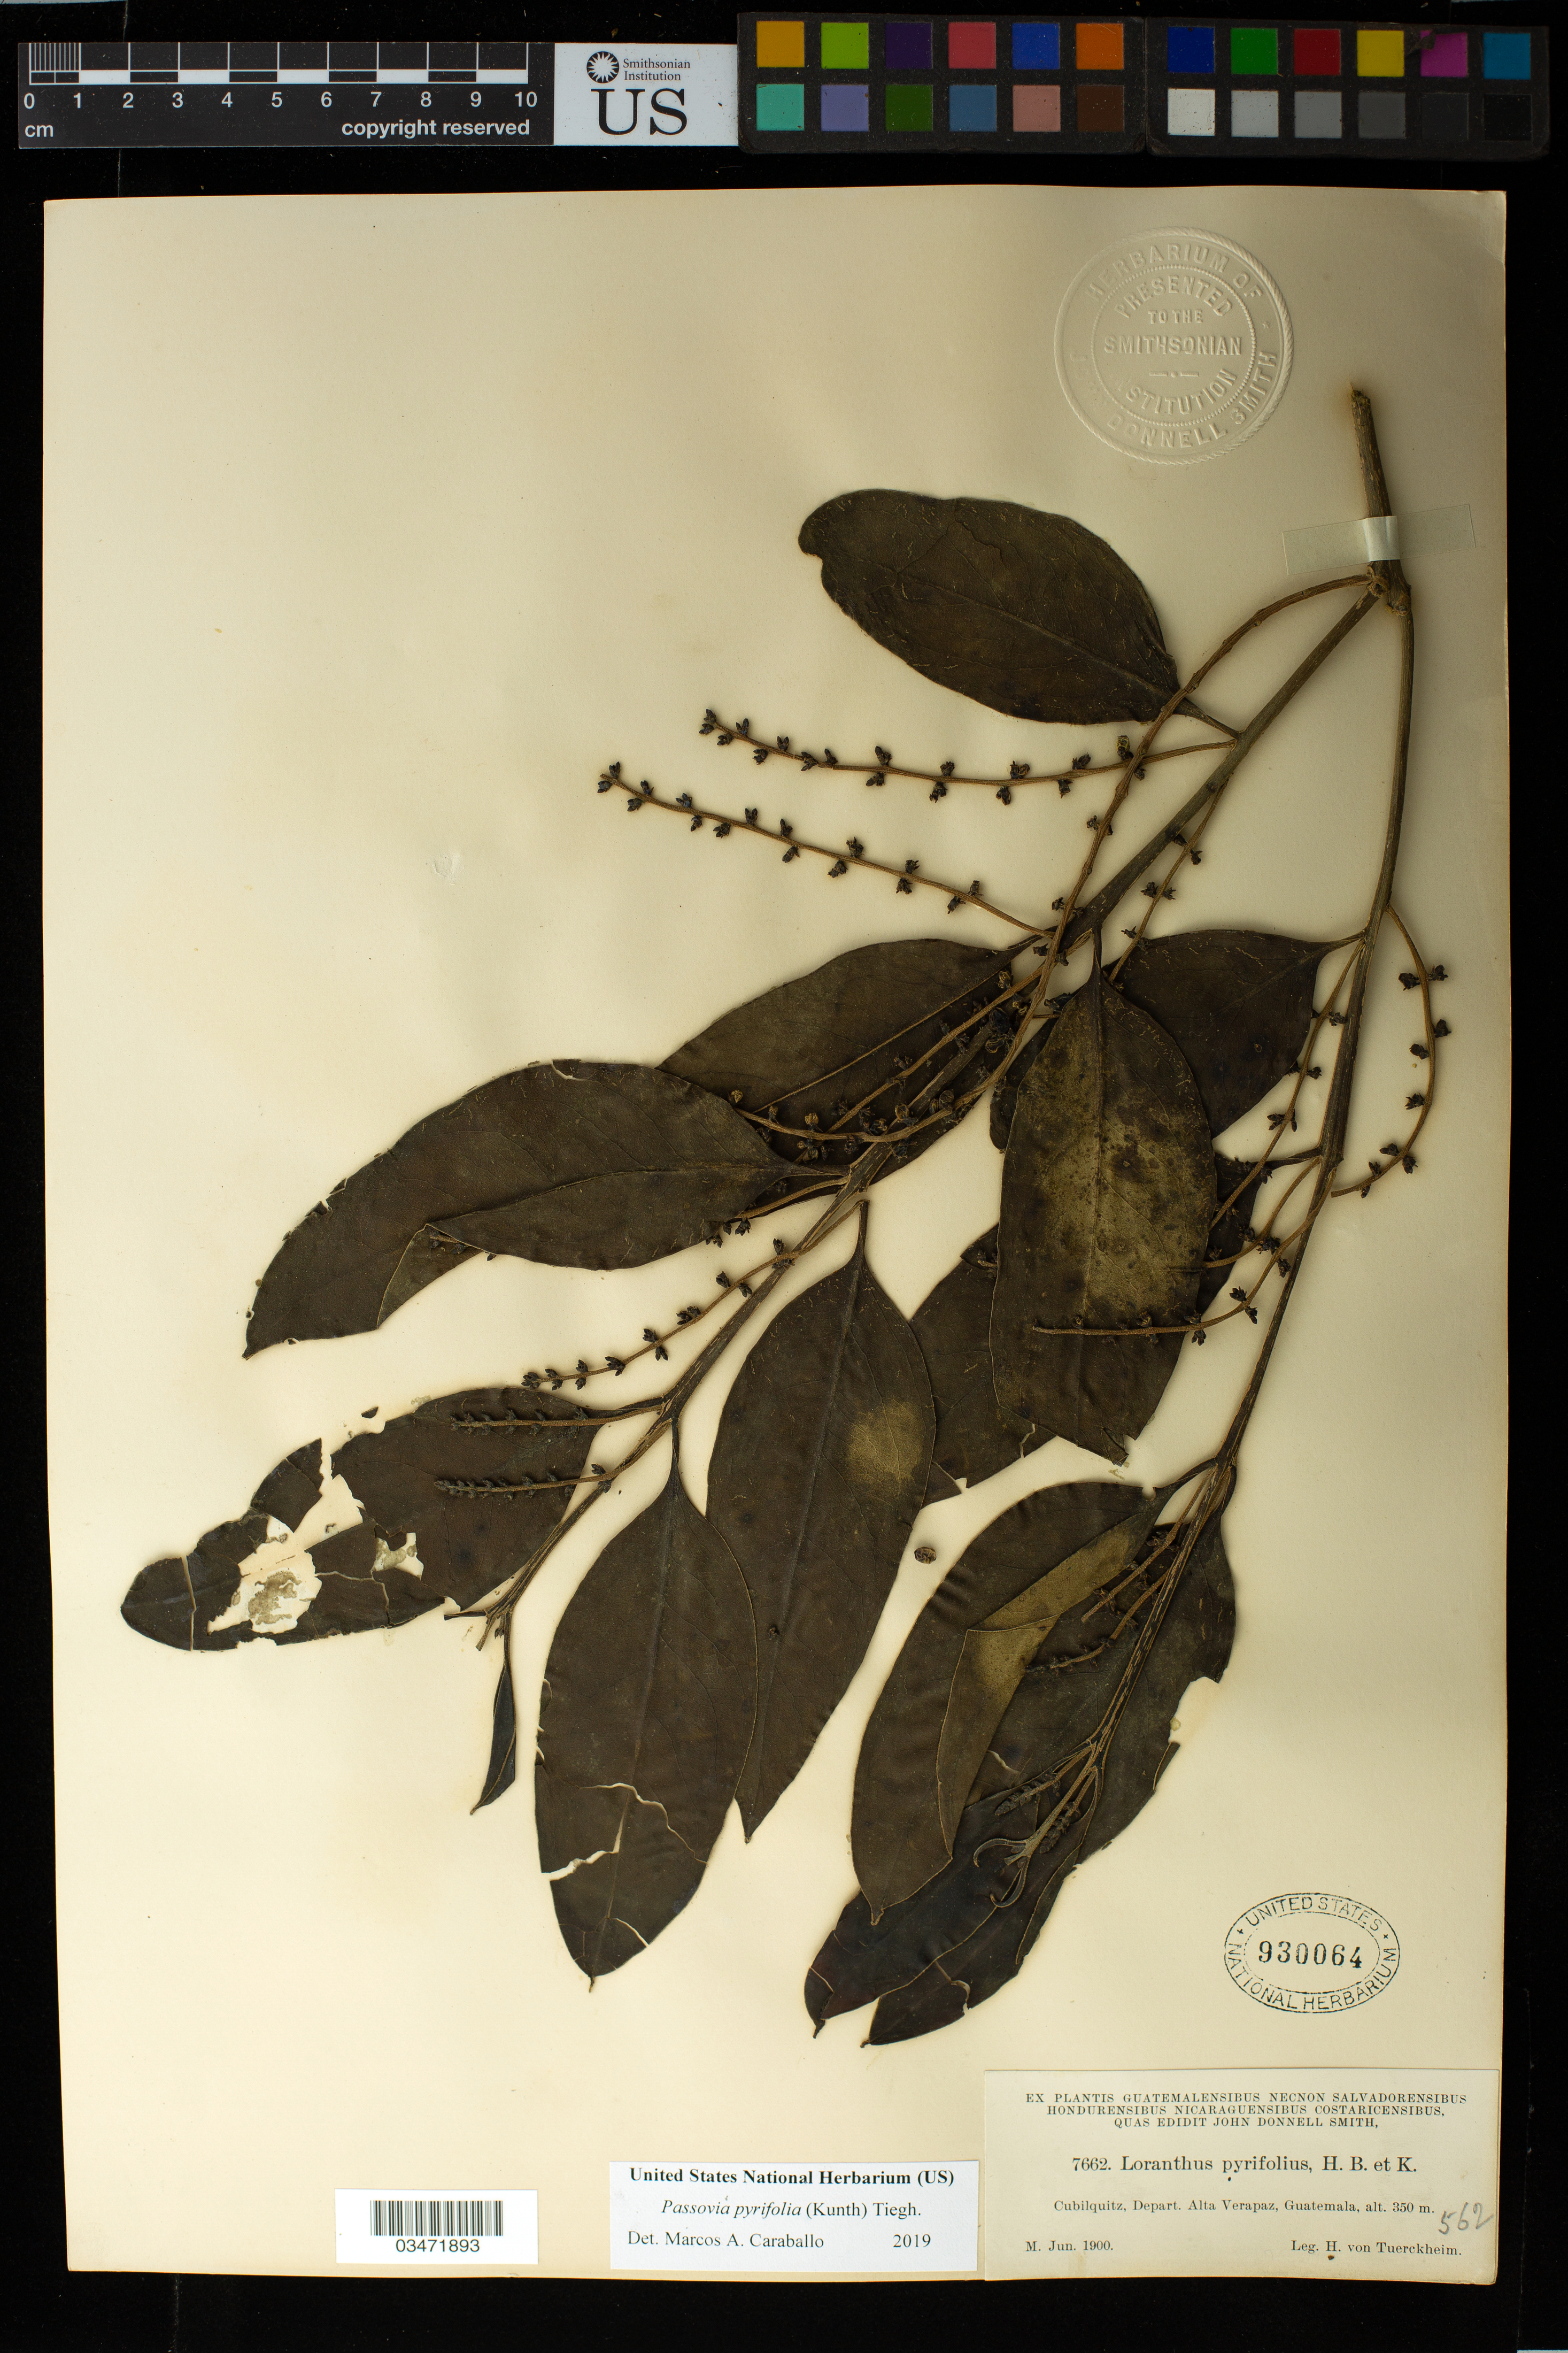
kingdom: Plantae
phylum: Tracheophyta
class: Magnoliopsida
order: Santalales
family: Loranthaceae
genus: Passovia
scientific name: Passovia pyrifolia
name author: (Kunth) Tiegh.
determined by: Caraballo-Ortiz, Marcos A., (MISS), University of Mississippi (UNITED STATES)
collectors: H. von Türckheim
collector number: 7662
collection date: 1900-06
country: Guatemala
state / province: Alta Verapaz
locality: Cubilquitz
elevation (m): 350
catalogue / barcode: US 930064